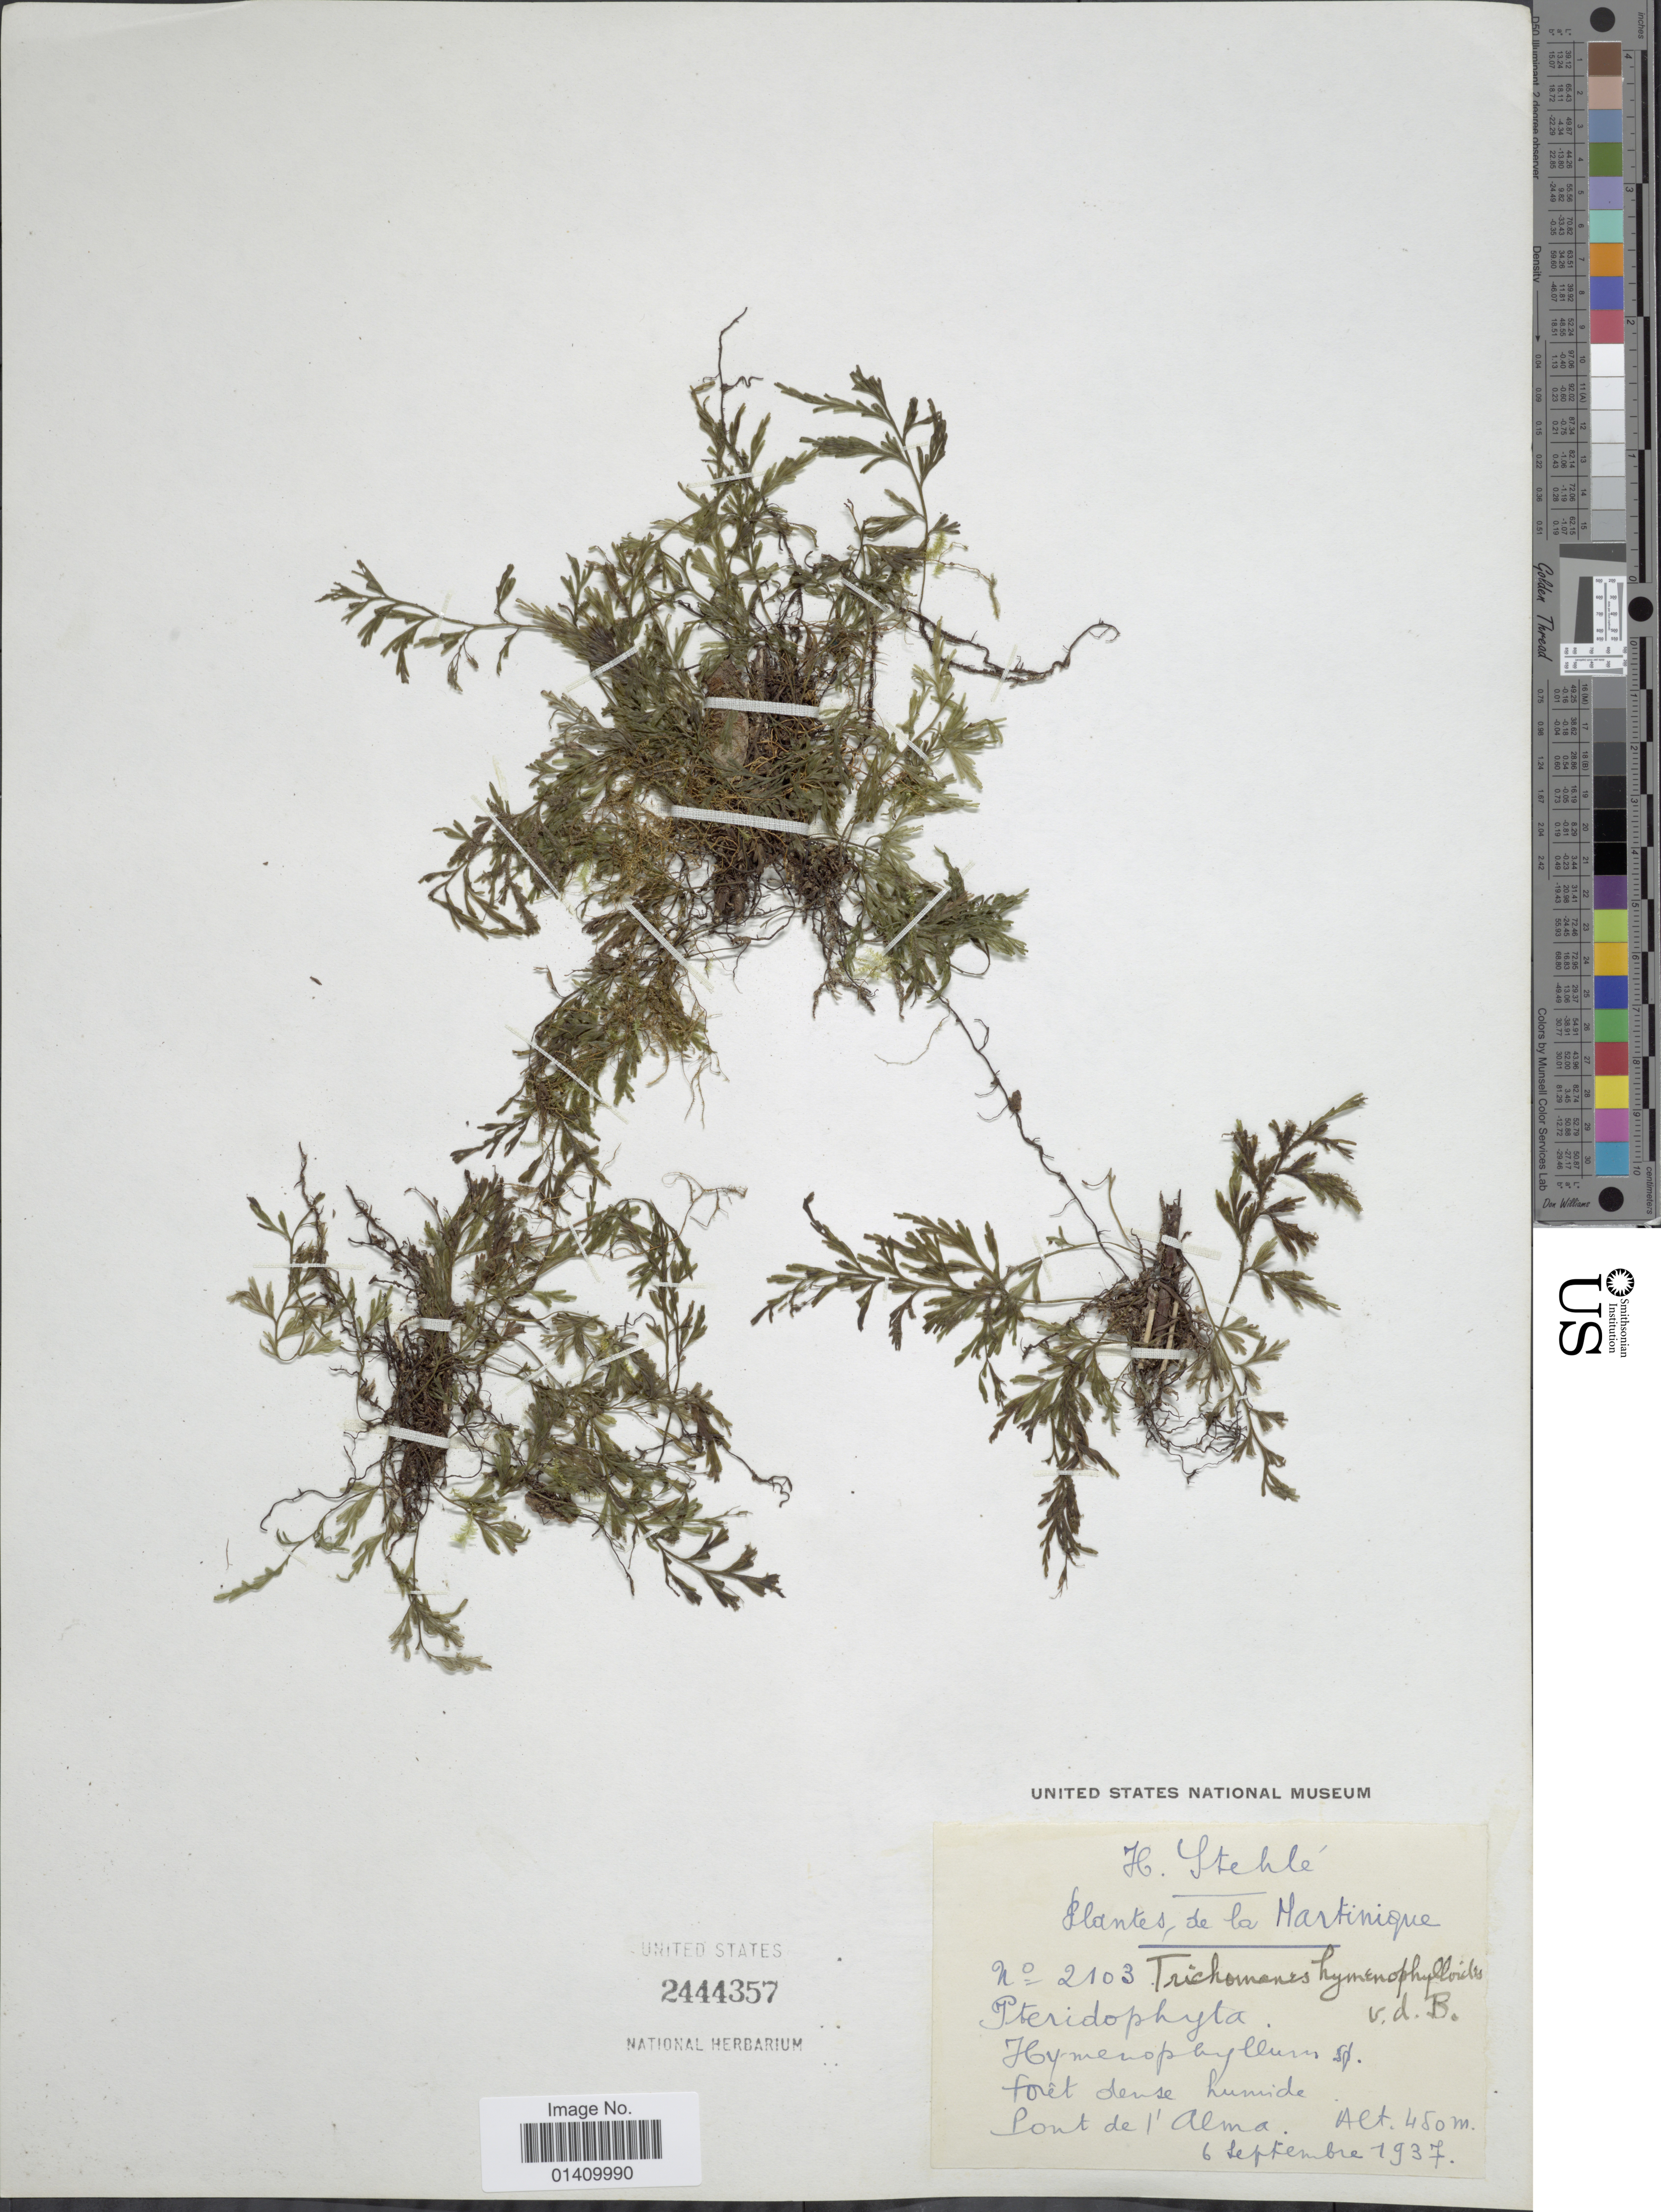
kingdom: Plantae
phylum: Tracheophyta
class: Polypodiopsida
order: Hymenophyllales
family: Hymenophyllaceae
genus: Polyphlebium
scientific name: Polyphlebium hymenophylloides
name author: (Bosch) Ebihara & Dubuisson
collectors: H. Stehlé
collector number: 2103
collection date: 1937-09-06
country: Martinique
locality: Pont de l'Alma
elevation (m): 450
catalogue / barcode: US 2444357